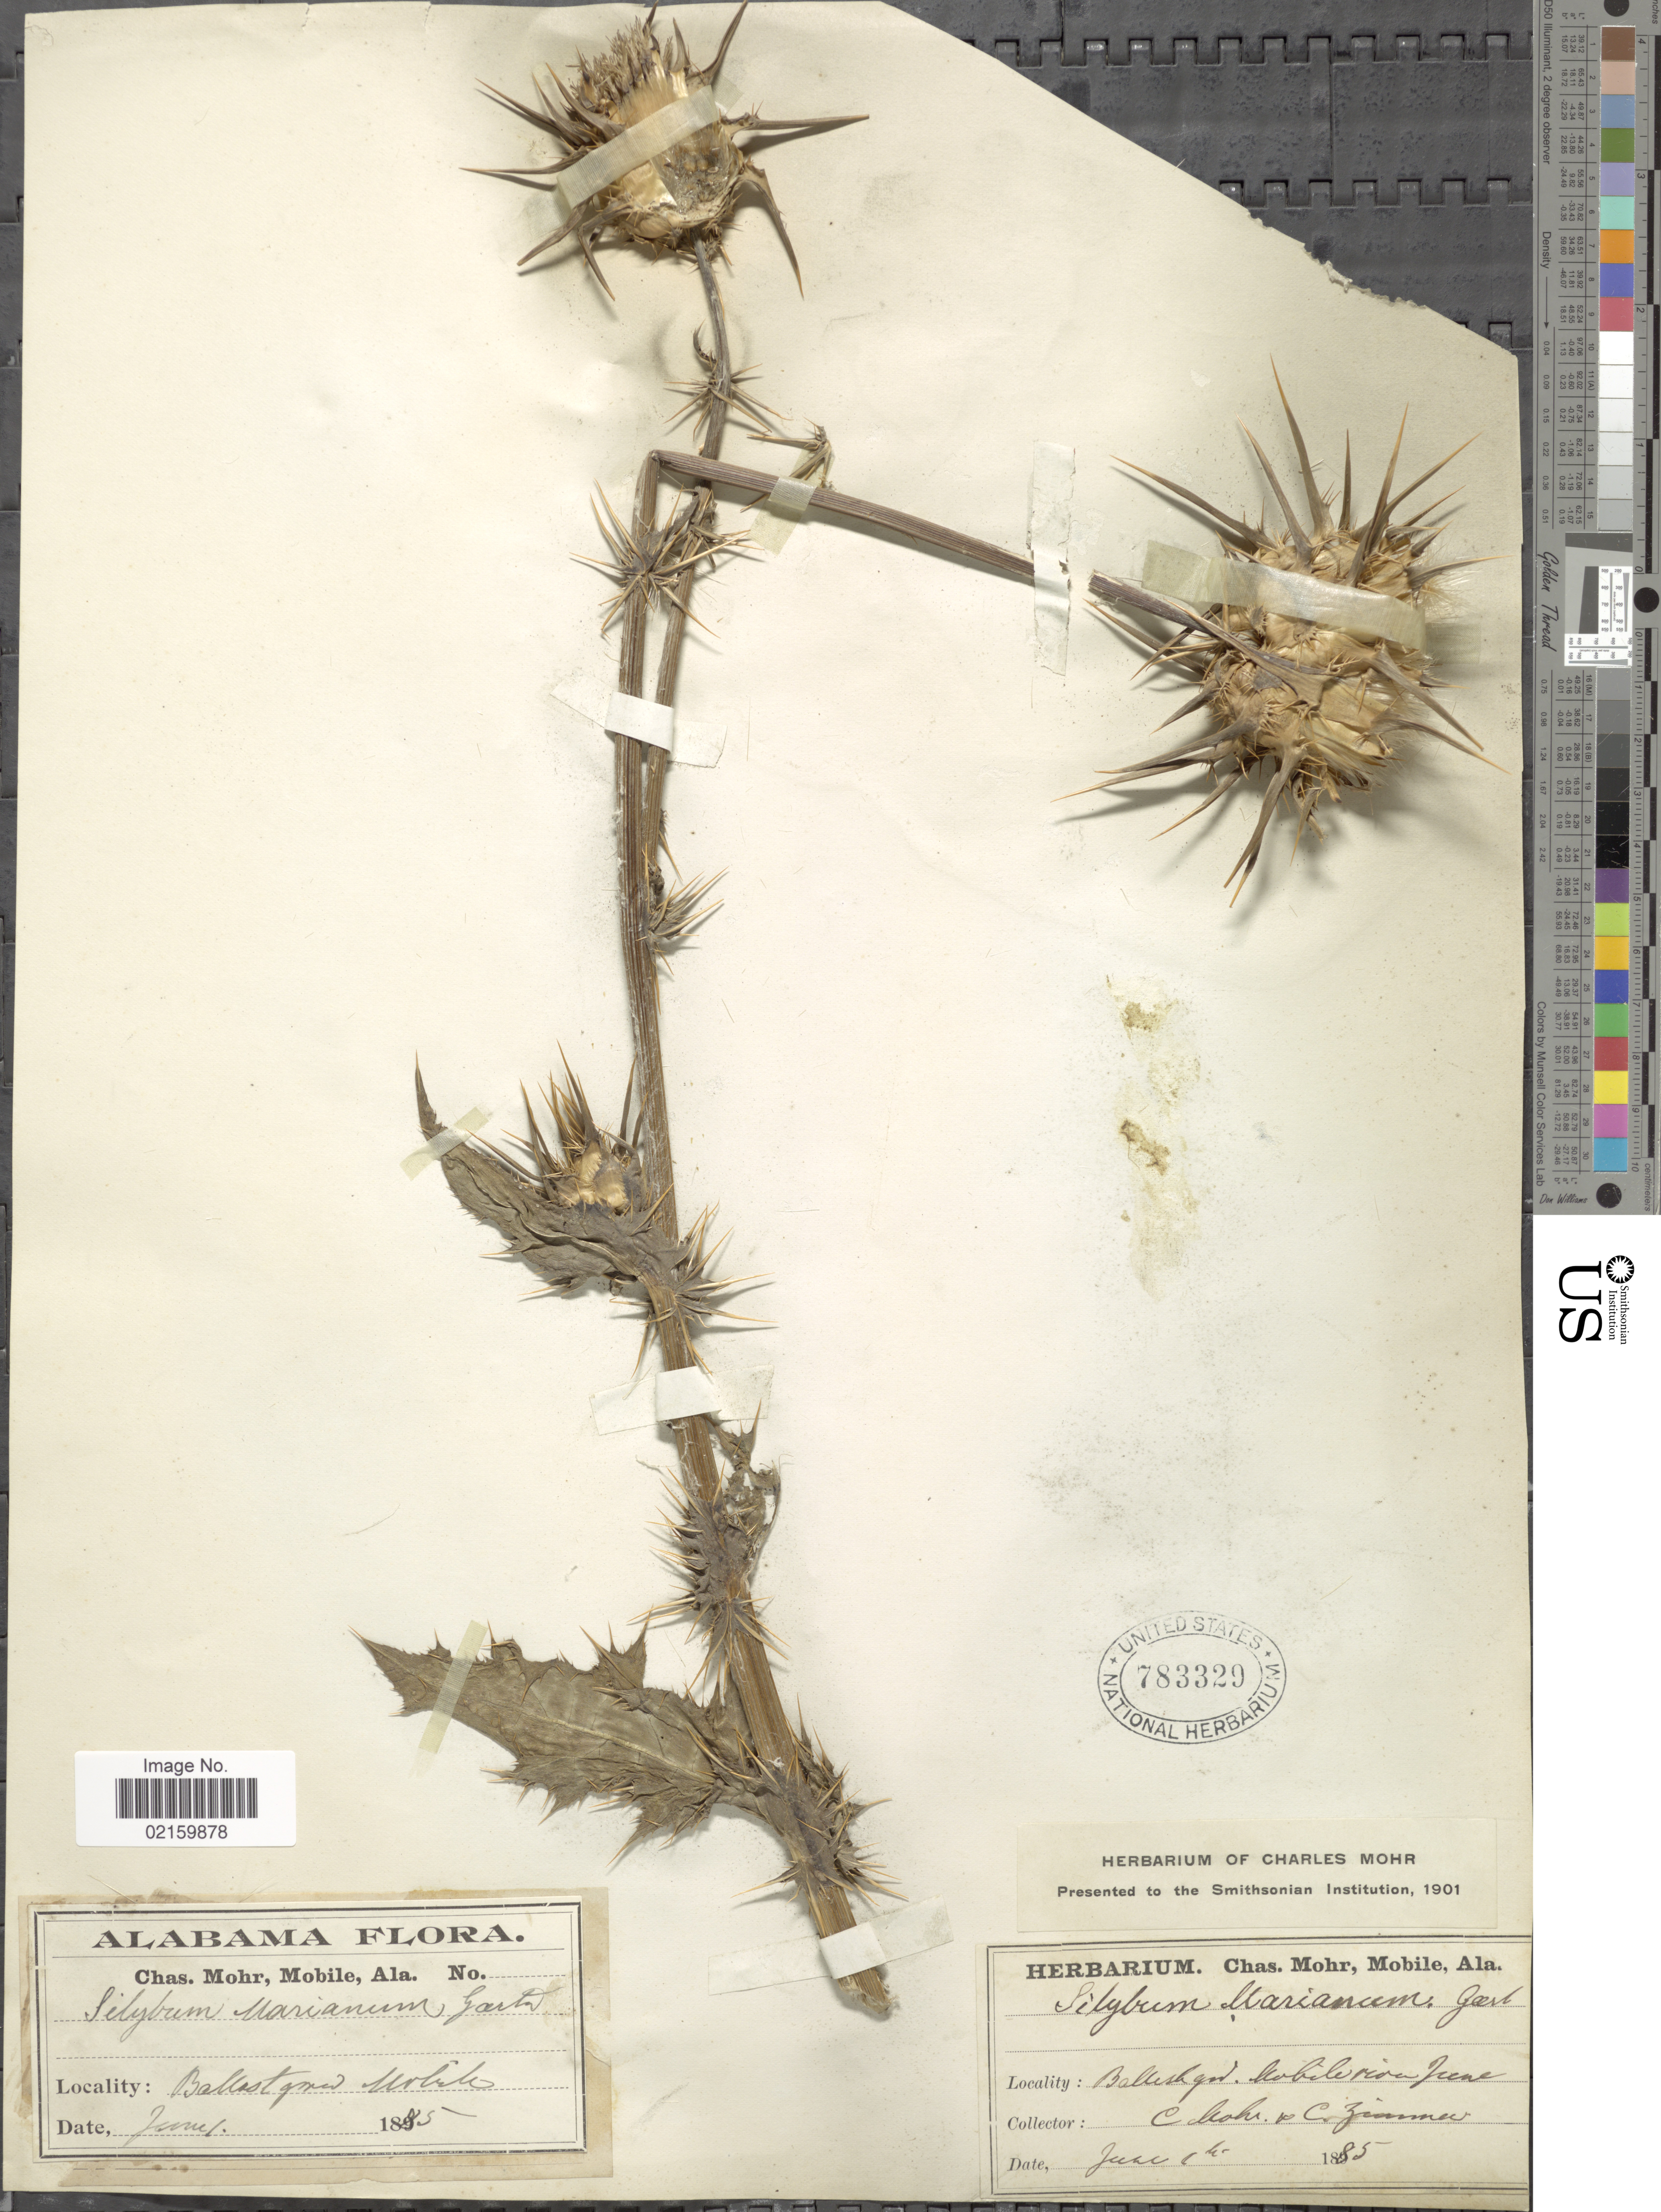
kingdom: Plantae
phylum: Tracheophyta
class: Magnoliopsida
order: Asterales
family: Asteraceae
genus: Silybum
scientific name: Silybum marianum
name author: (L.) Gaertn.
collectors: Mohr, C. T. (herbarium) & C. Zimmer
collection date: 1885-06-01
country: United States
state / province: Alabama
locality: Ballast grd. Mobile river.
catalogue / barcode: US 783329